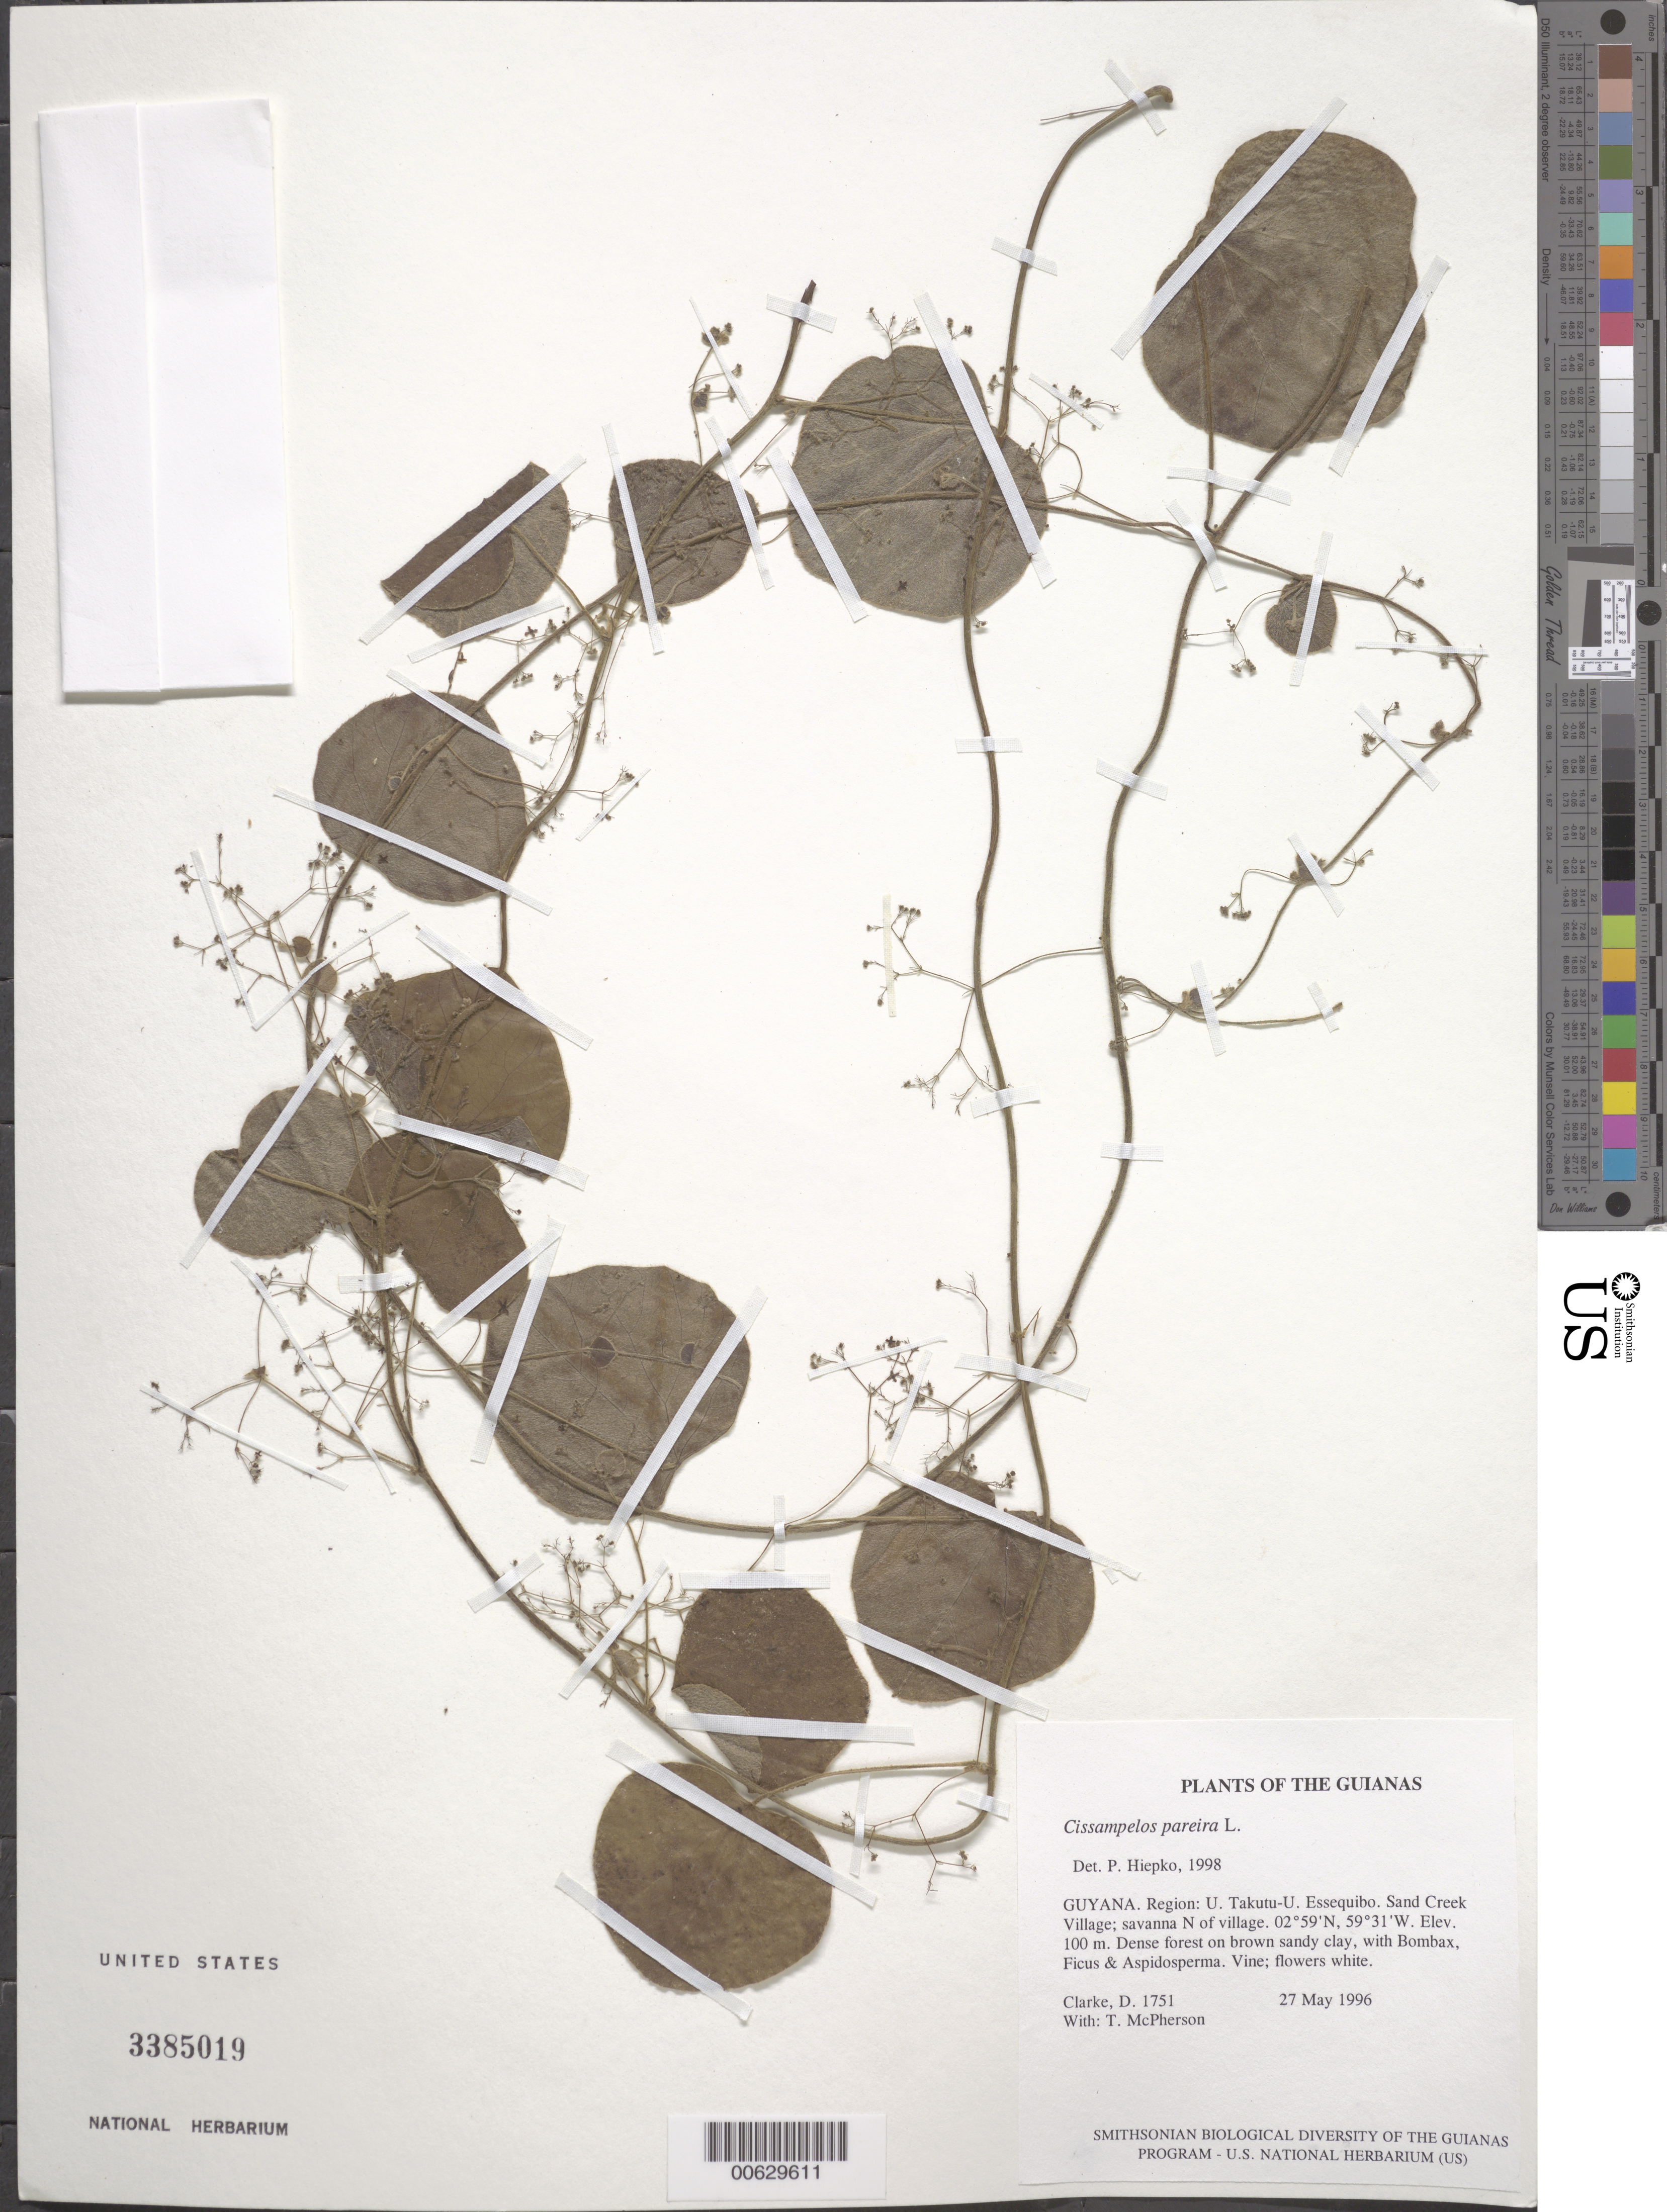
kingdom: Plantae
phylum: Tracheophyta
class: Magnoliopsida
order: Ranunculales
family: Menispermaceae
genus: Cissampelos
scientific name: Cissampelos pareira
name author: L.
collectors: D. Clarke & T. McPherson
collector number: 1751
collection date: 1996-05-27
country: Guyana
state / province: U. Takutu-U. Essequibo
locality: Region: U. Takutu-U. Essequibo. Sand Creek Village; savanna N of village.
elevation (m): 100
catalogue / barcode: US 3385019